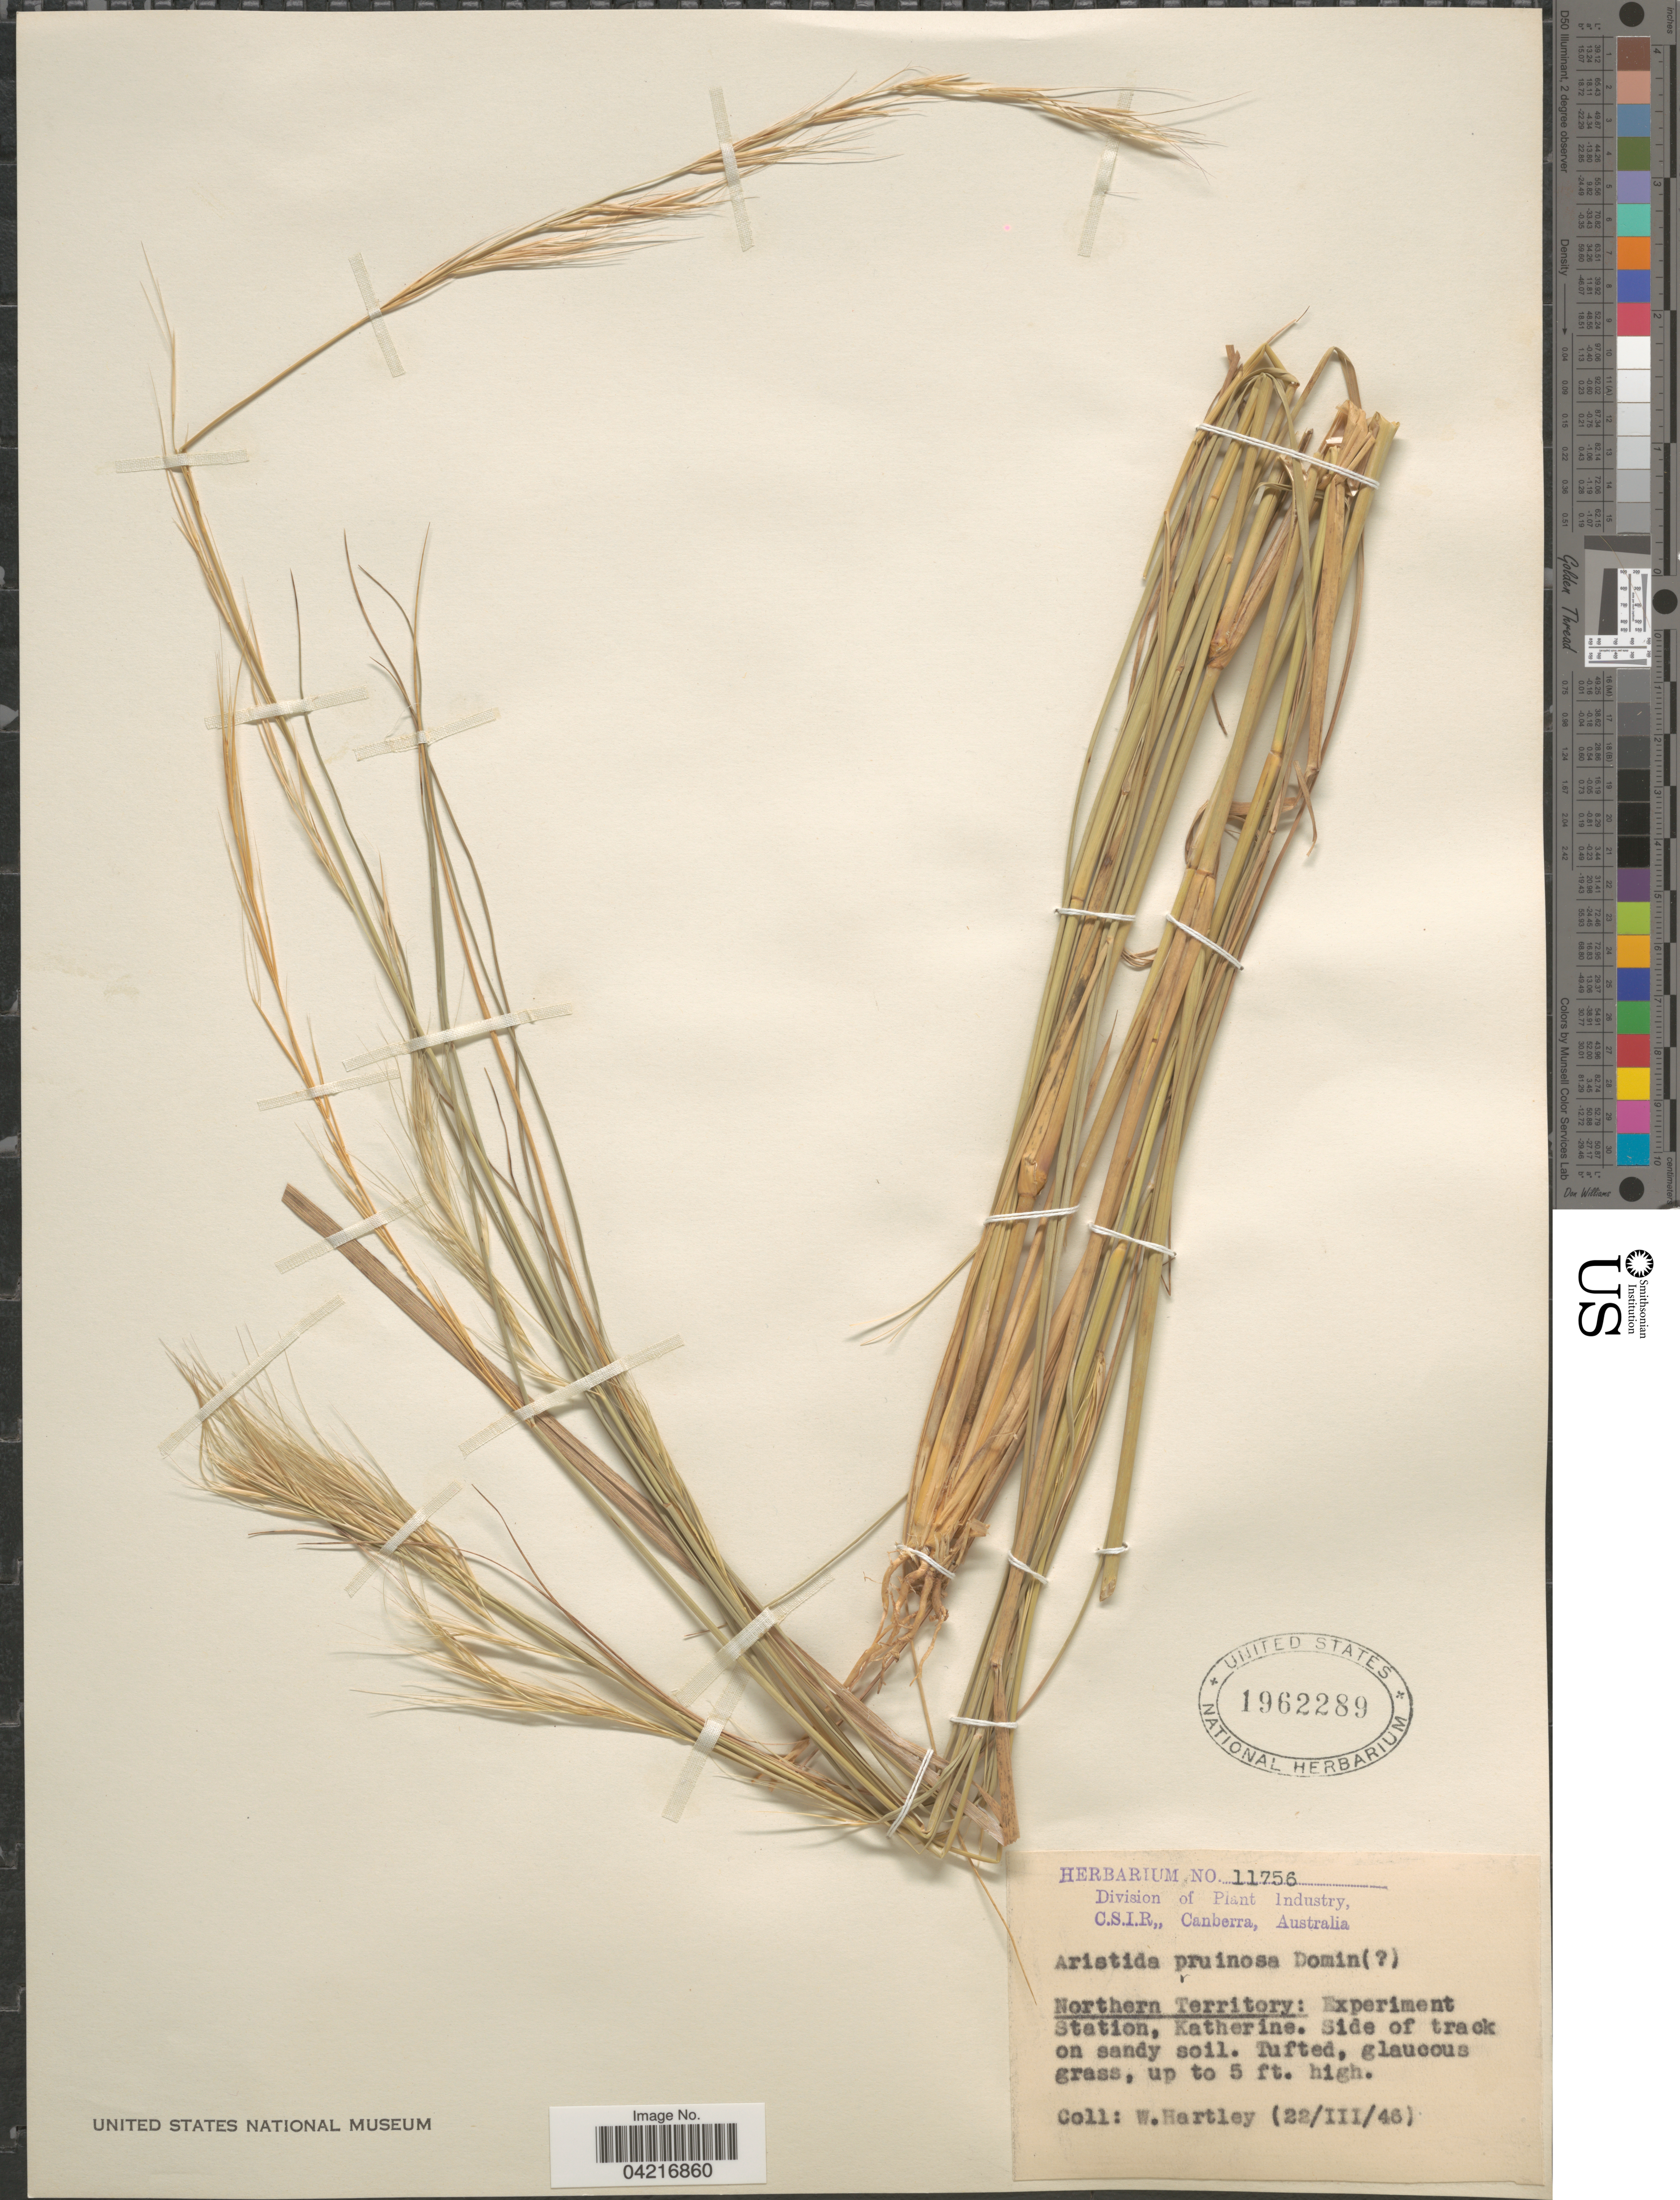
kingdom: Plantae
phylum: Tracheophyta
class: Liliopsida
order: Poales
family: Poaceae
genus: Aristida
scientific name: Aristida pruinosa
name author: Domin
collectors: W. Hartley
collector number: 11756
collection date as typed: Transcribed d/m/y: 22/3/46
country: Australia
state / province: Northern Territory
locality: Experiment Station, Katherine.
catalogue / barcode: US 1962289